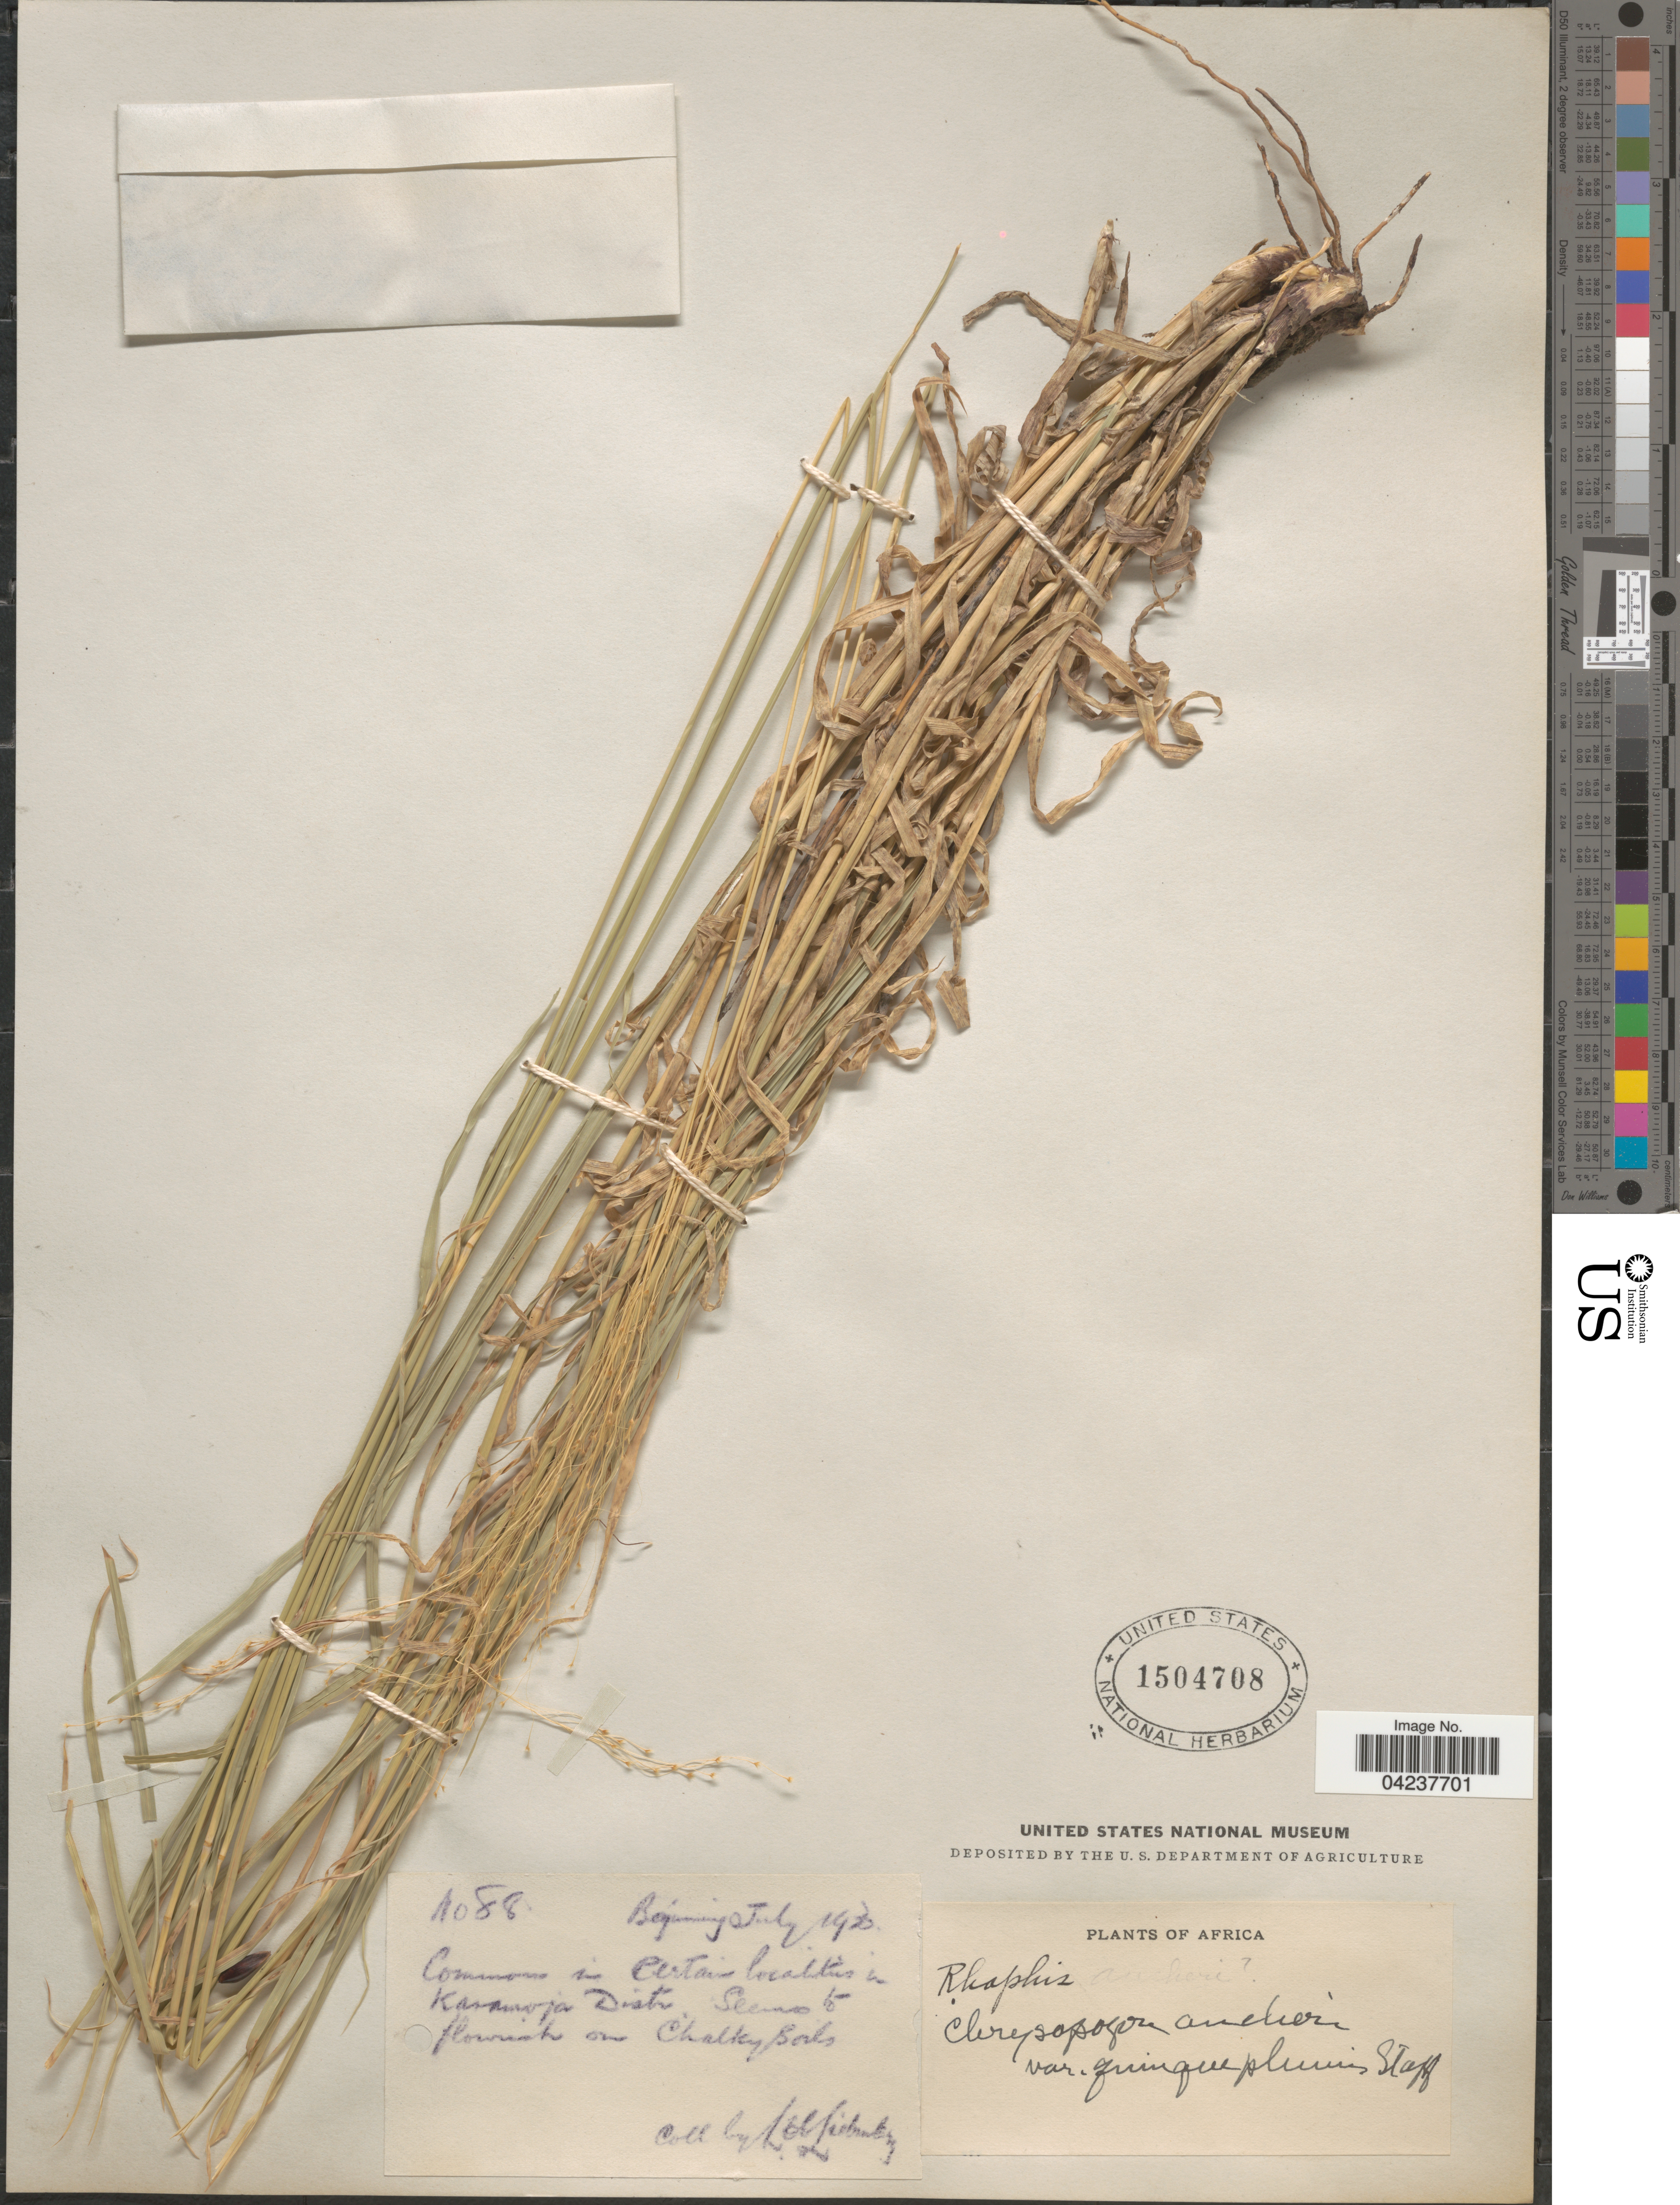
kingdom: Plantae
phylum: Tracheophyta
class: Liliopsida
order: Poales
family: Poaceae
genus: Chrysopogon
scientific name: Chrysopogon plumulosus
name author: Hochst.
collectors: Liebmann, --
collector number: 88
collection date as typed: Beginning July 1930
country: Uganda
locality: In Karamoja Distr. On Chalky Soils. Africa.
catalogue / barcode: US 1504708